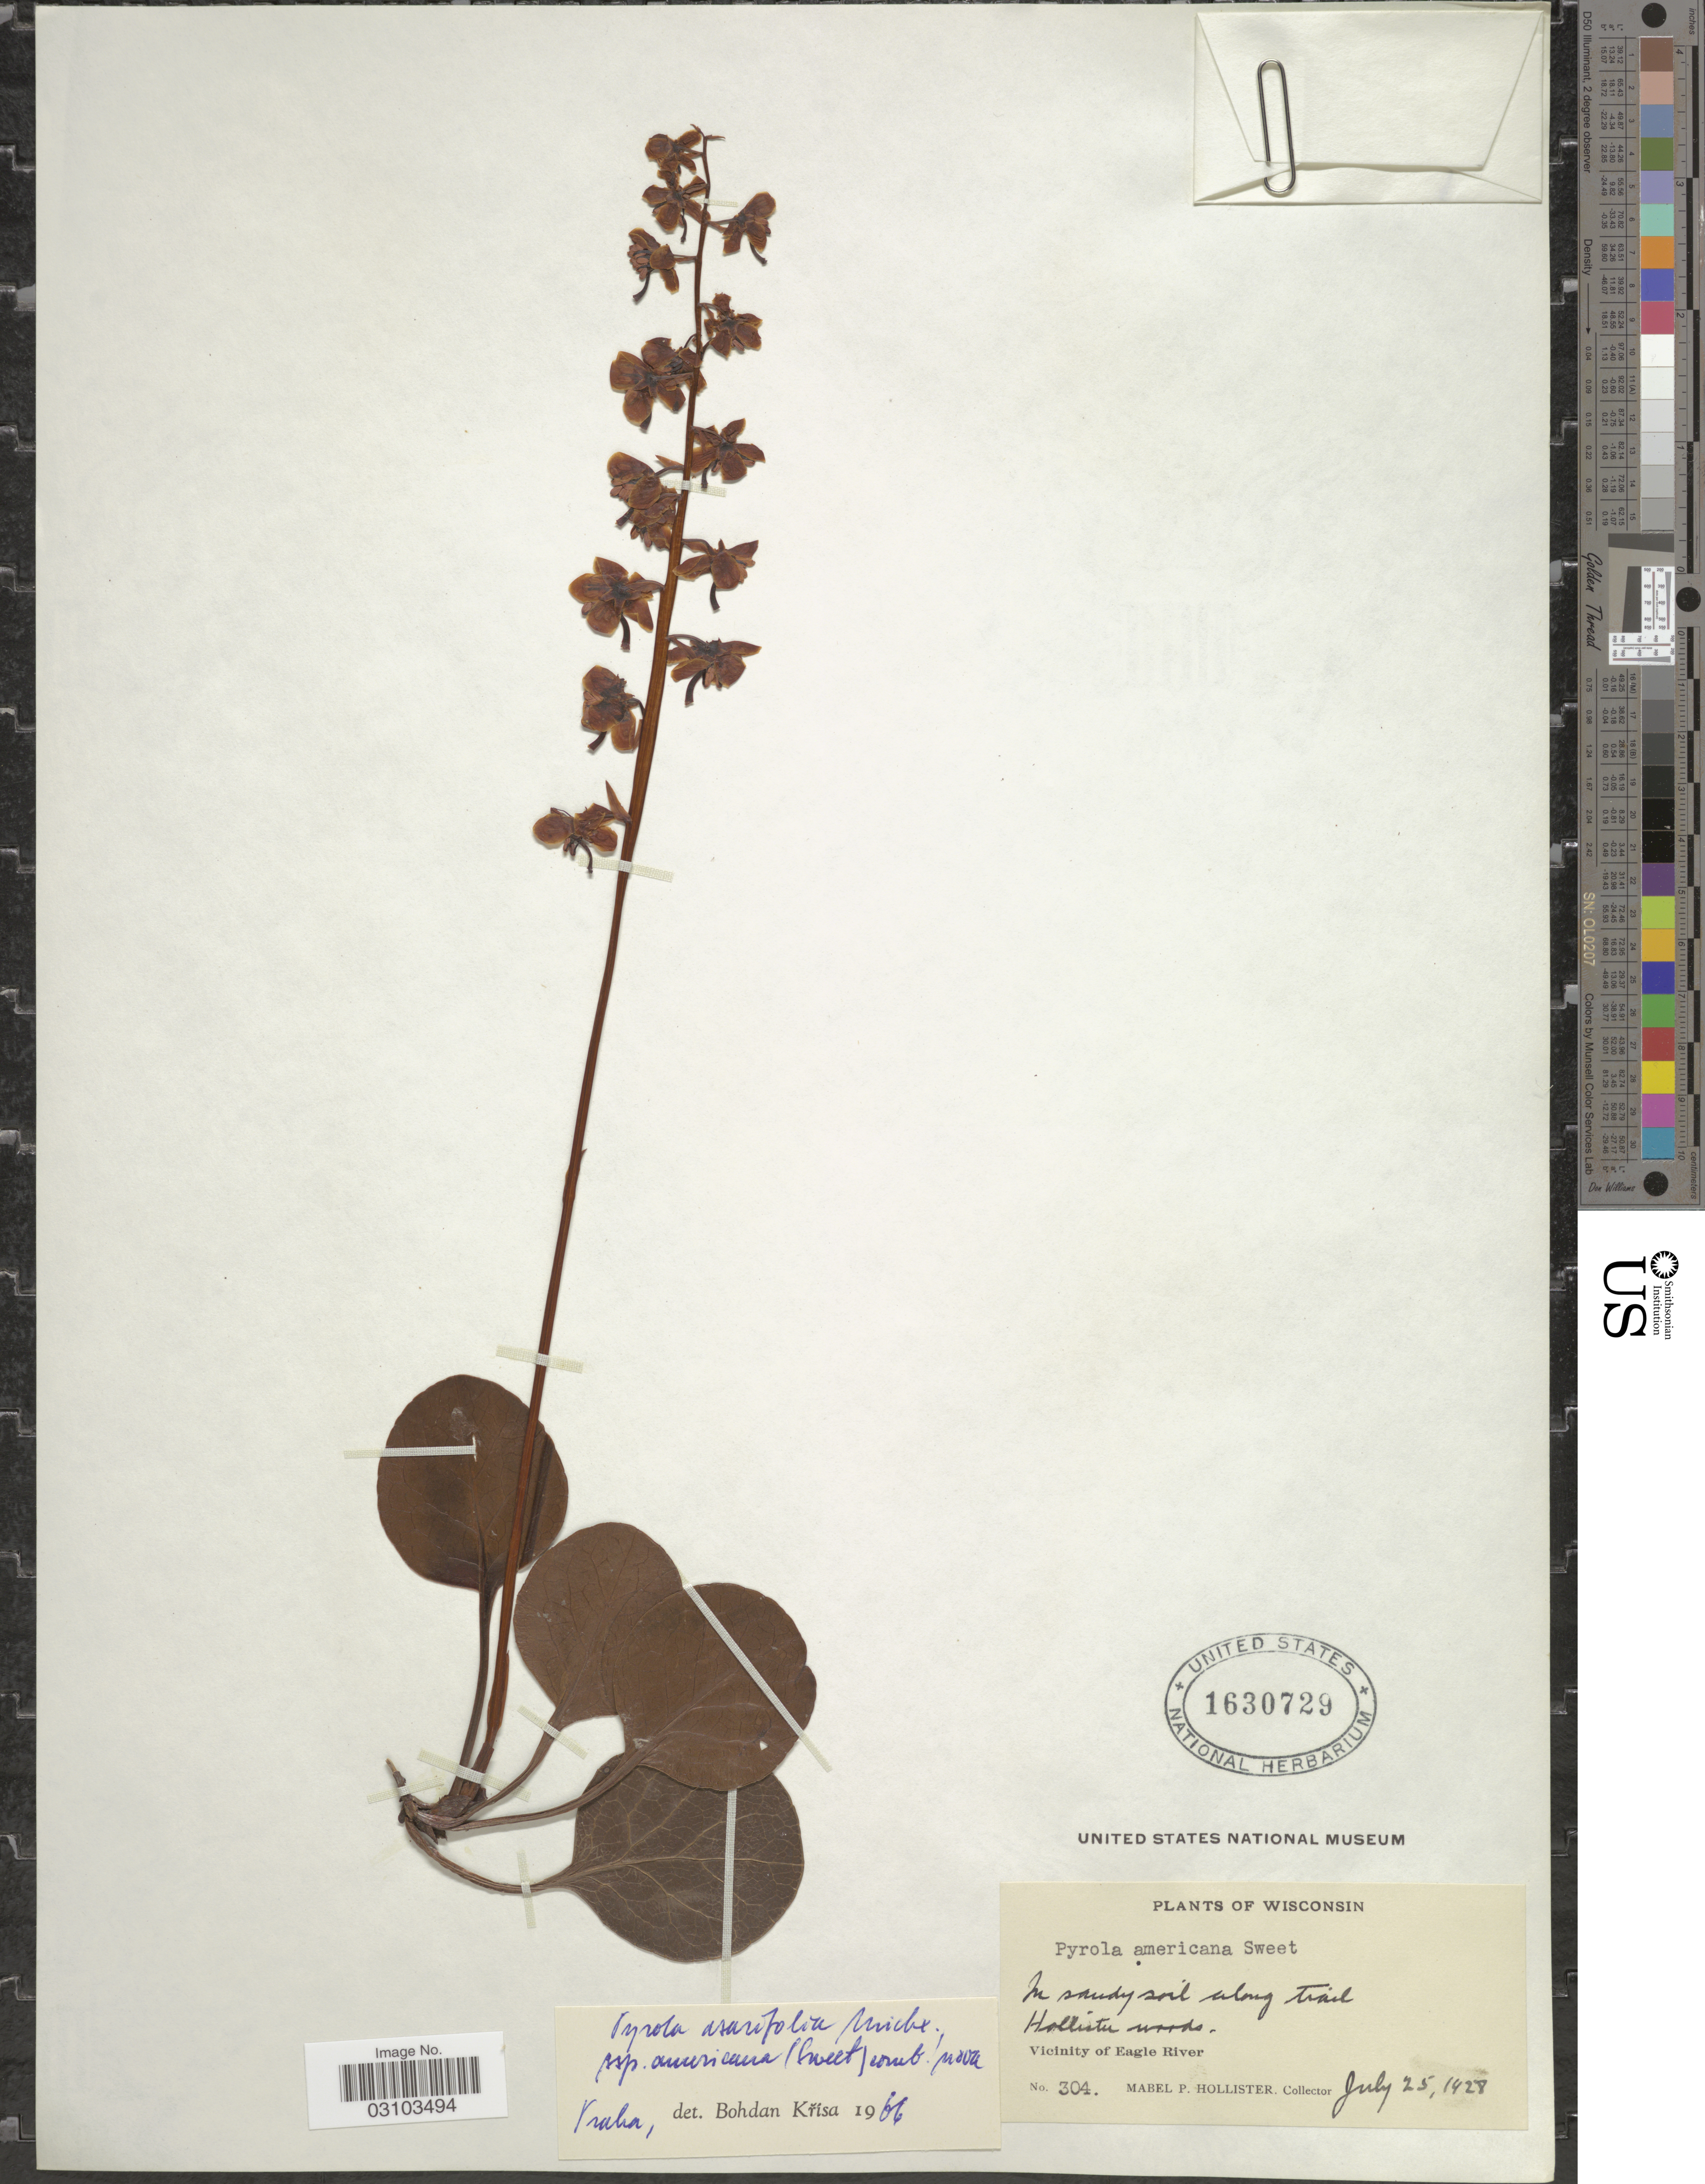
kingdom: Plantae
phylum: Tracheophyta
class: Magnoliopsida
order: Ericales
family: Ericaceae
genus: Pyrola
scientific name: Pyrola asarifolia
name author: Michx.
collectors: M. Hollister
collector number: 304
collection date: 1928-07-25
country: United States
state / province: Wisconsin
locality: Hollister woods. Vicinity of Eagle River.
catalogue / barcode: US 1630729